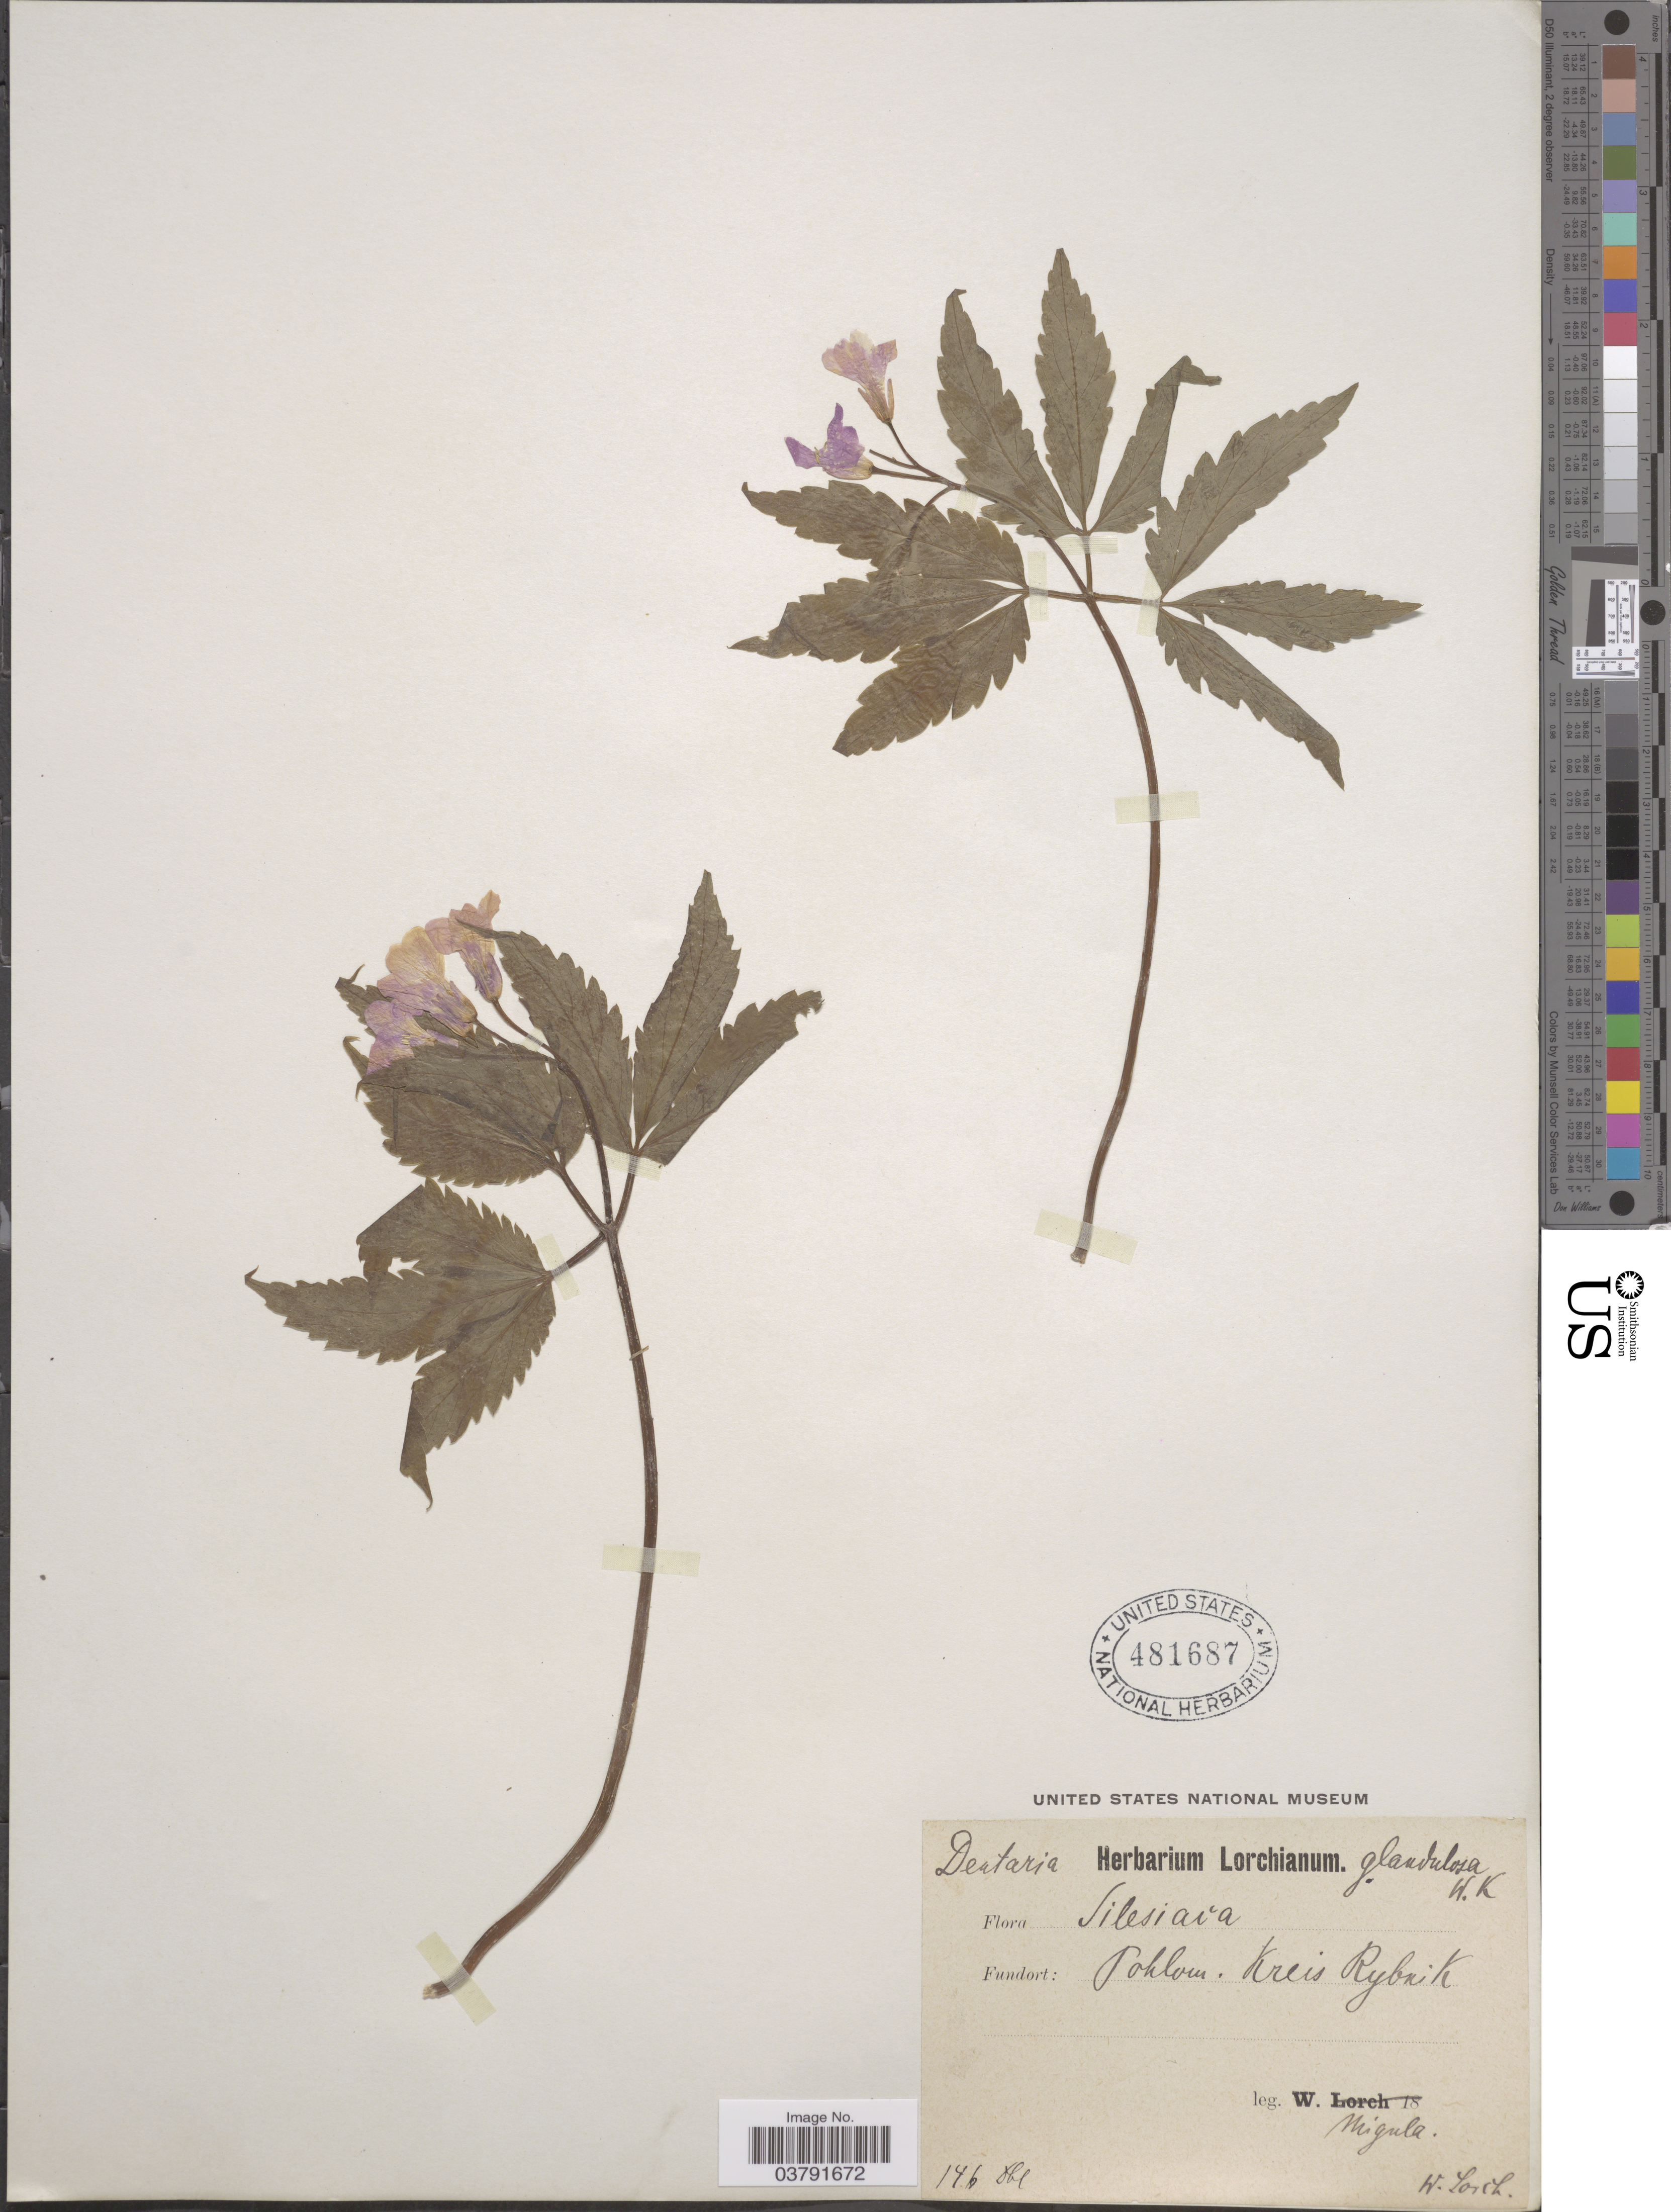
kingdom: Plantae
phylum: Tracheophyta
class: Magnoliopsida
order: Brassicales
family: Brassicaceae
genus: Dentaria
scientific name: Dentaria glandulosa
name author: Waldst. & Kit.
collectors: W. Migula & W. Lorch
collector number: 146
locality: Silesiava. Poklow. Kreis Rybnik [interpreted].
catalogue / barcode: US 481687